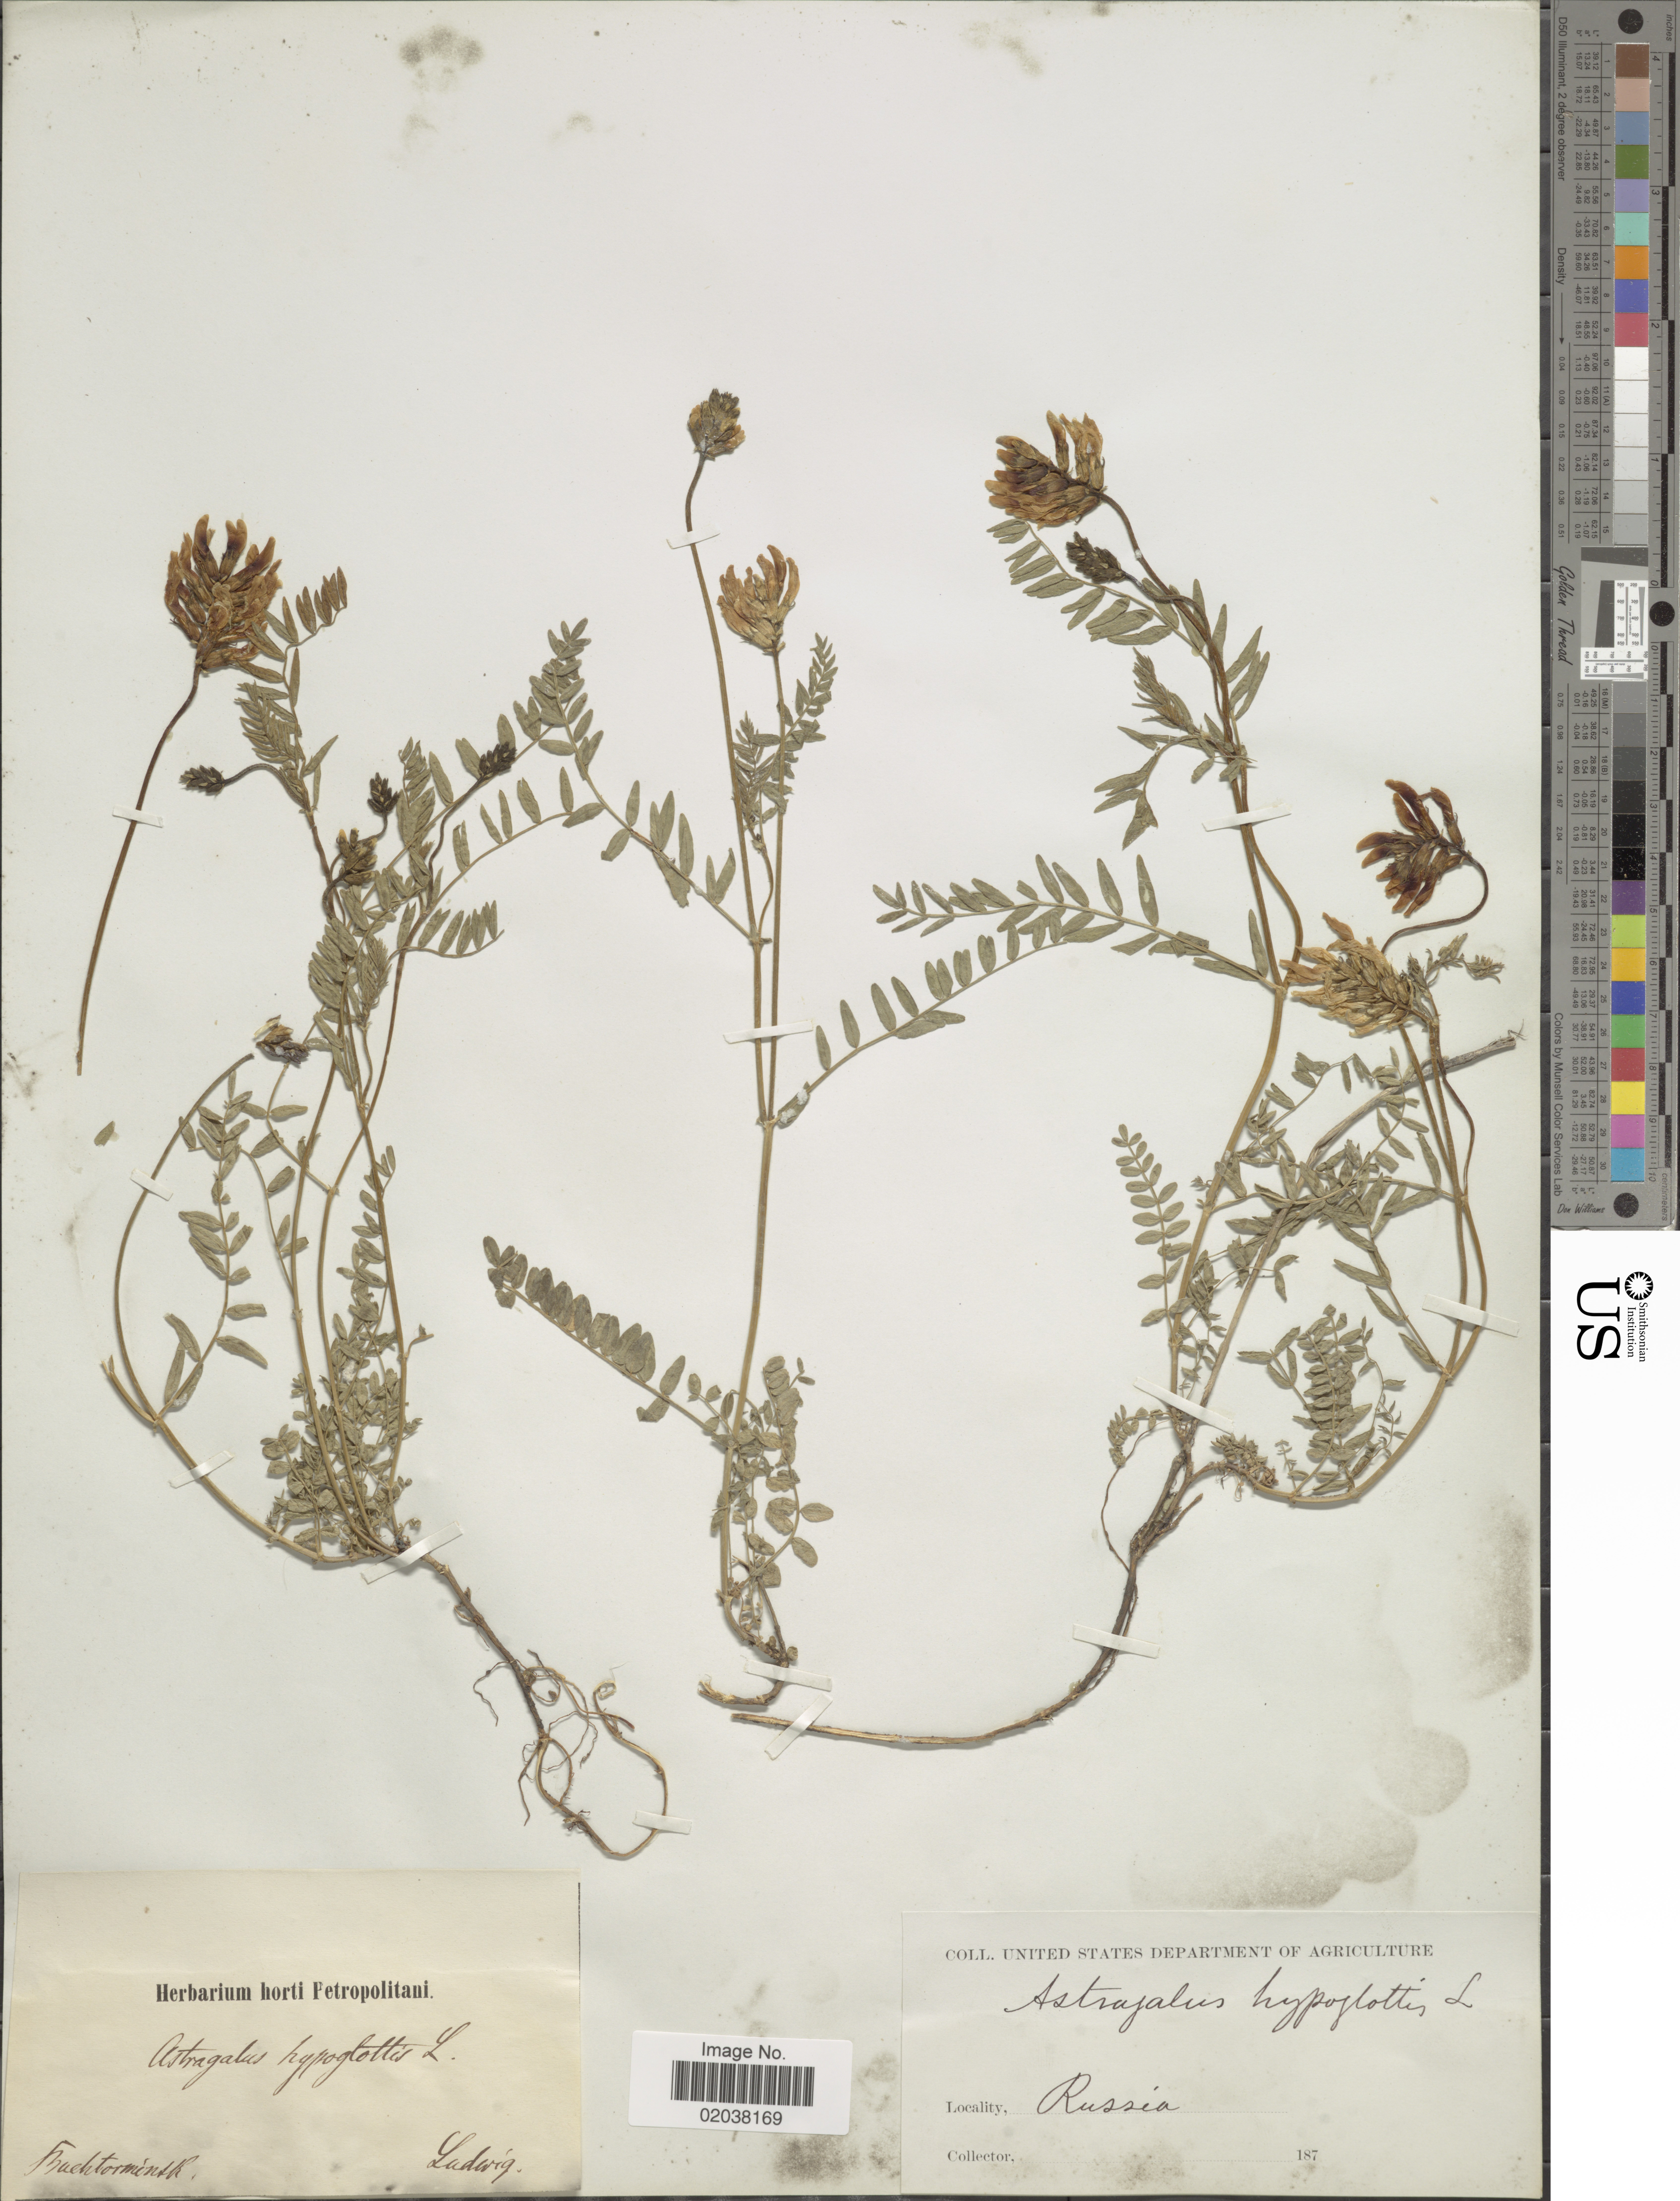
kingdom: Plantae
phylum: Tracheophyta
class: Magnoliopsida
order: Fabales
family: Fabaceae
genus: Astragalus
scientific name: Astragalus hypoglottis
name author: L.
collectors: Ludwig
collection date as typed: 187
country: Russian Federation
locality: Baschkiricae